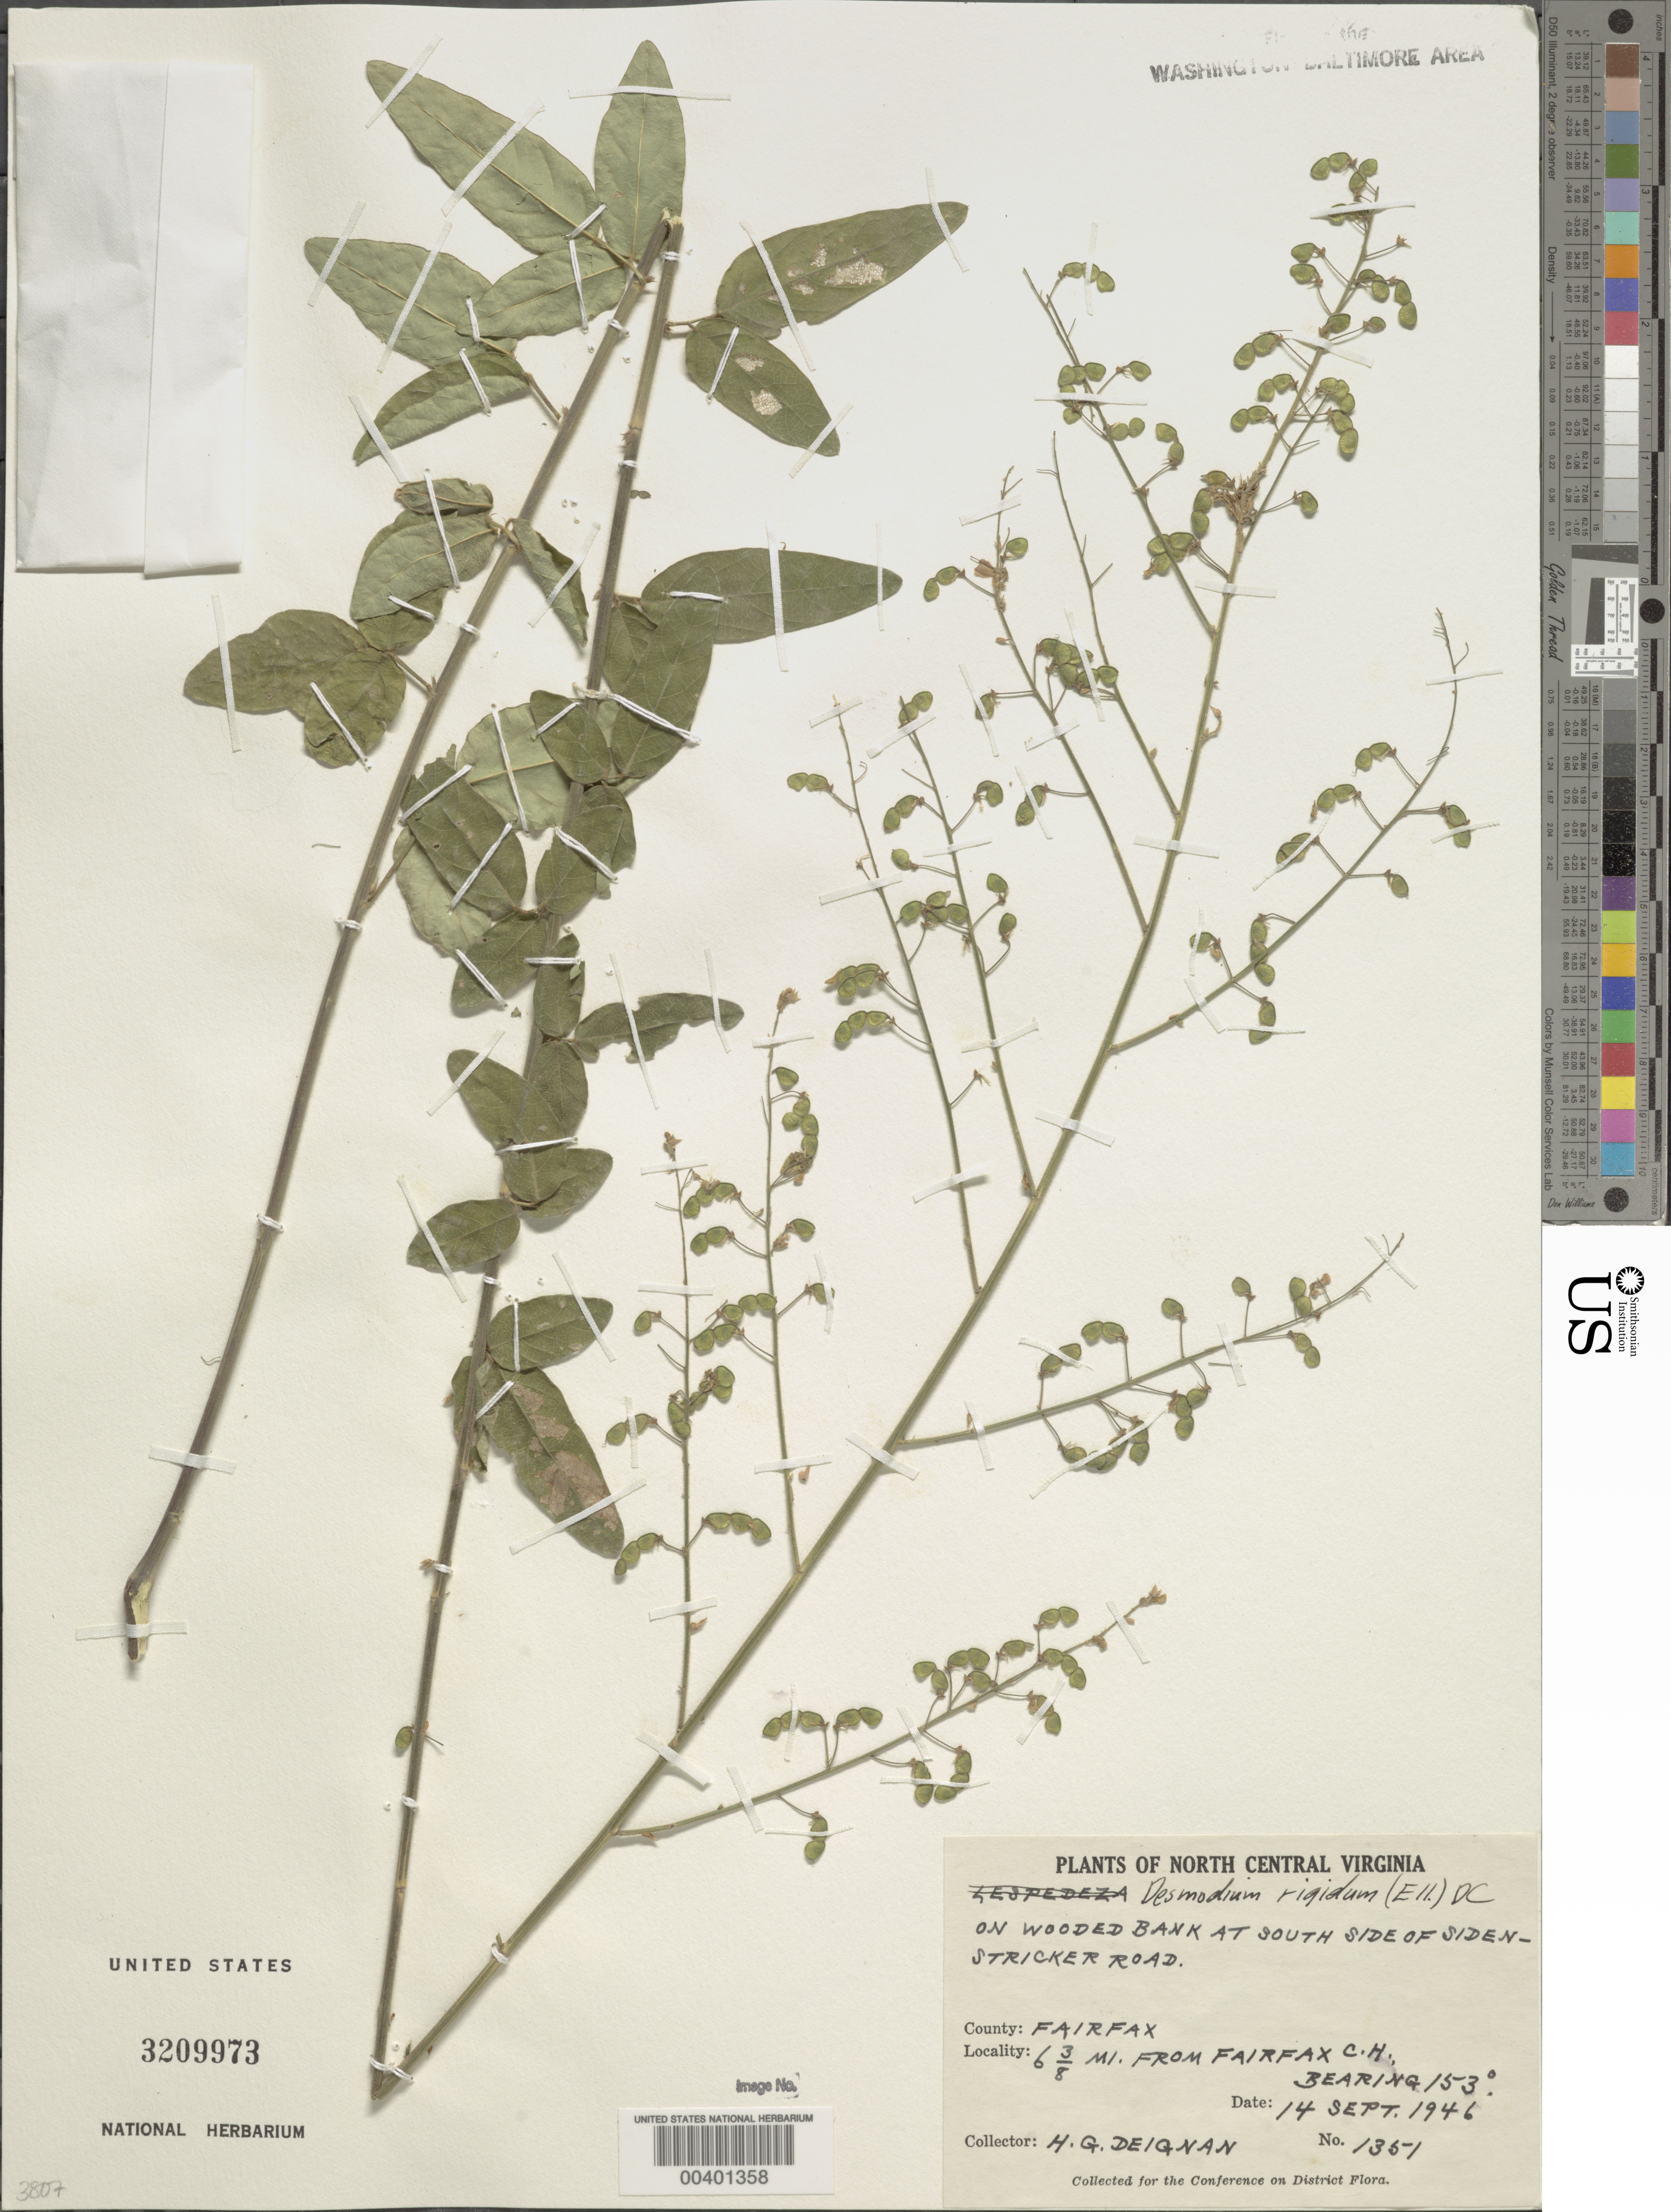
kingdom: Plantae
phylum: Tracheophyta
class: Magnoliopsida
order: Fabales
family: Fabaceae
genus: Desmodium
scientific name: Desmodium rigidum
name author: (Elliott) DC.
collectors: H. Deignan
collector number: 1351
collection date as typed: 14 Sep 1946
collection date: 1946-09-14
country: United States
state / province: Virginia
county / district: Fairfax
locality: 6 3/8 mi. from Fairfax County Courthouse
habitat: On wooded bank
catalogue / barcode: US 3209973